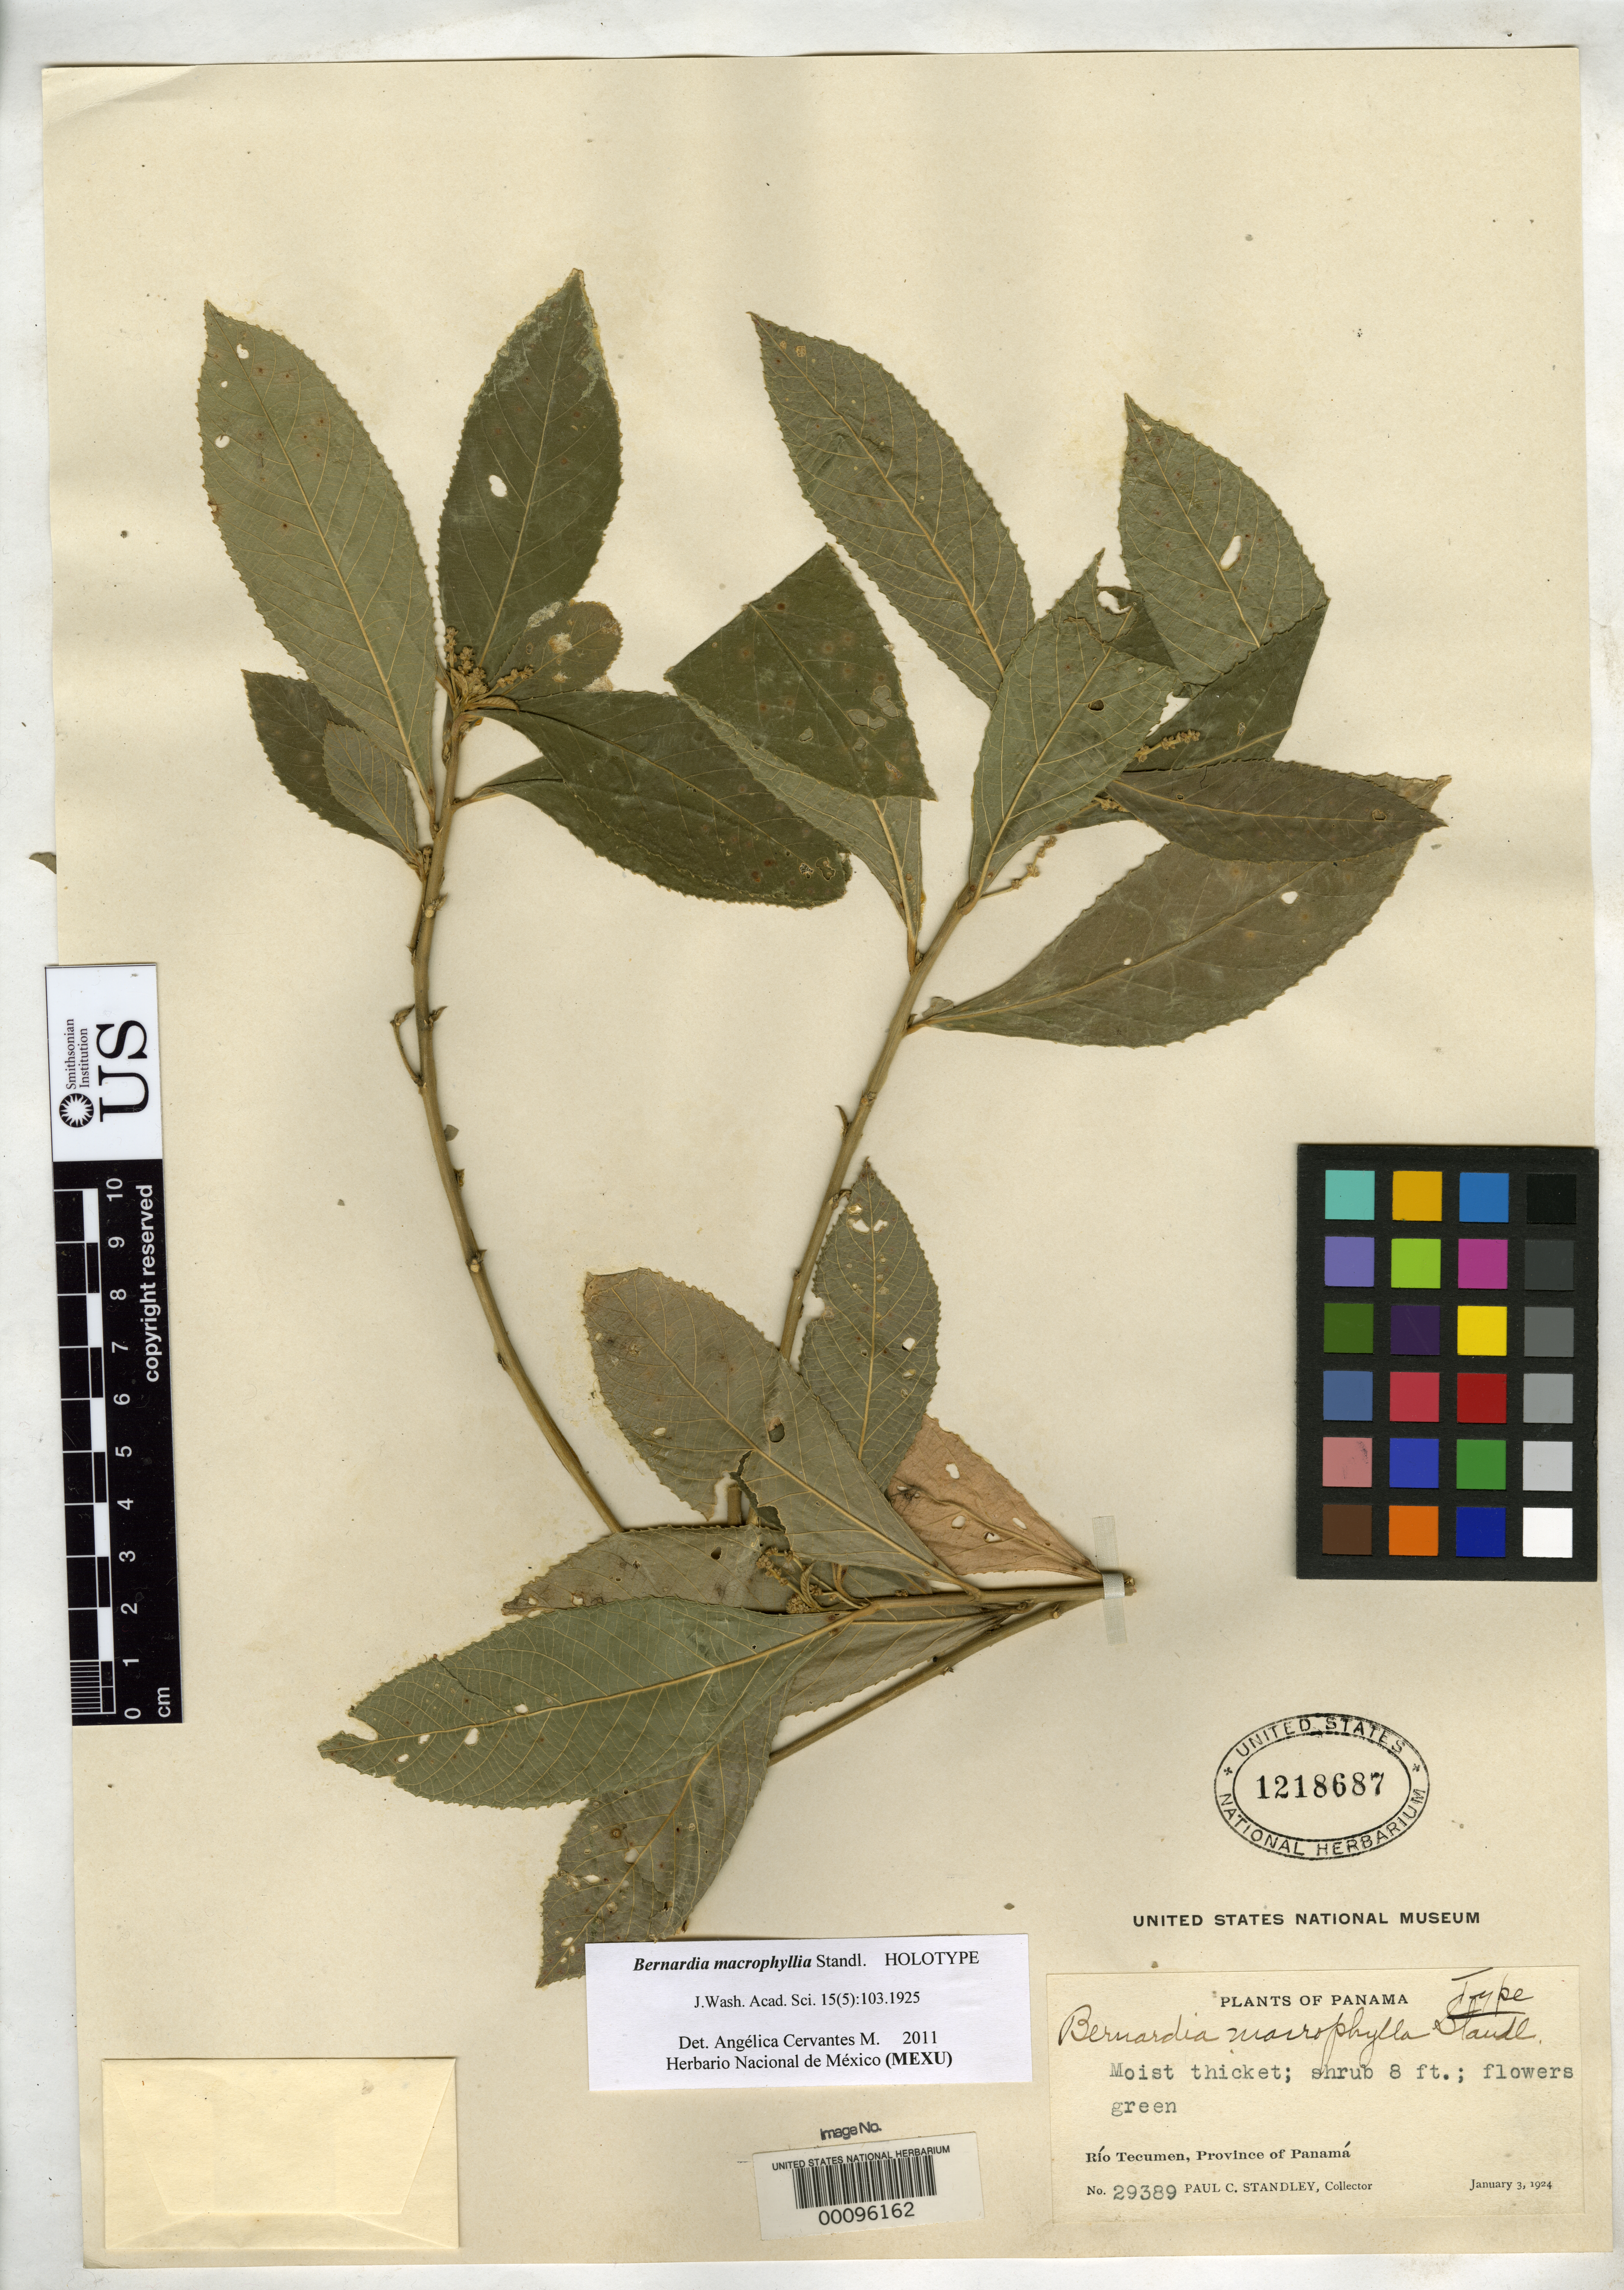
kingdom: Plantae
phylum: Tracheophyta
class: Magnoliopsida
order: Malpighiales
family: Euphorbiaceae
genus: Bernardia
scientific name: Bernardia macrophylla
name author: Standl.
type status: Holotype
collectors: P. C. Standley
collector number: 29389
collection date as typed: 03 Jan 1924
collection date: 1924-01-03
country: Panama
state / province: Panamá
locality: Near Rio Tecumen.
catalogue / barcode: US 1218687